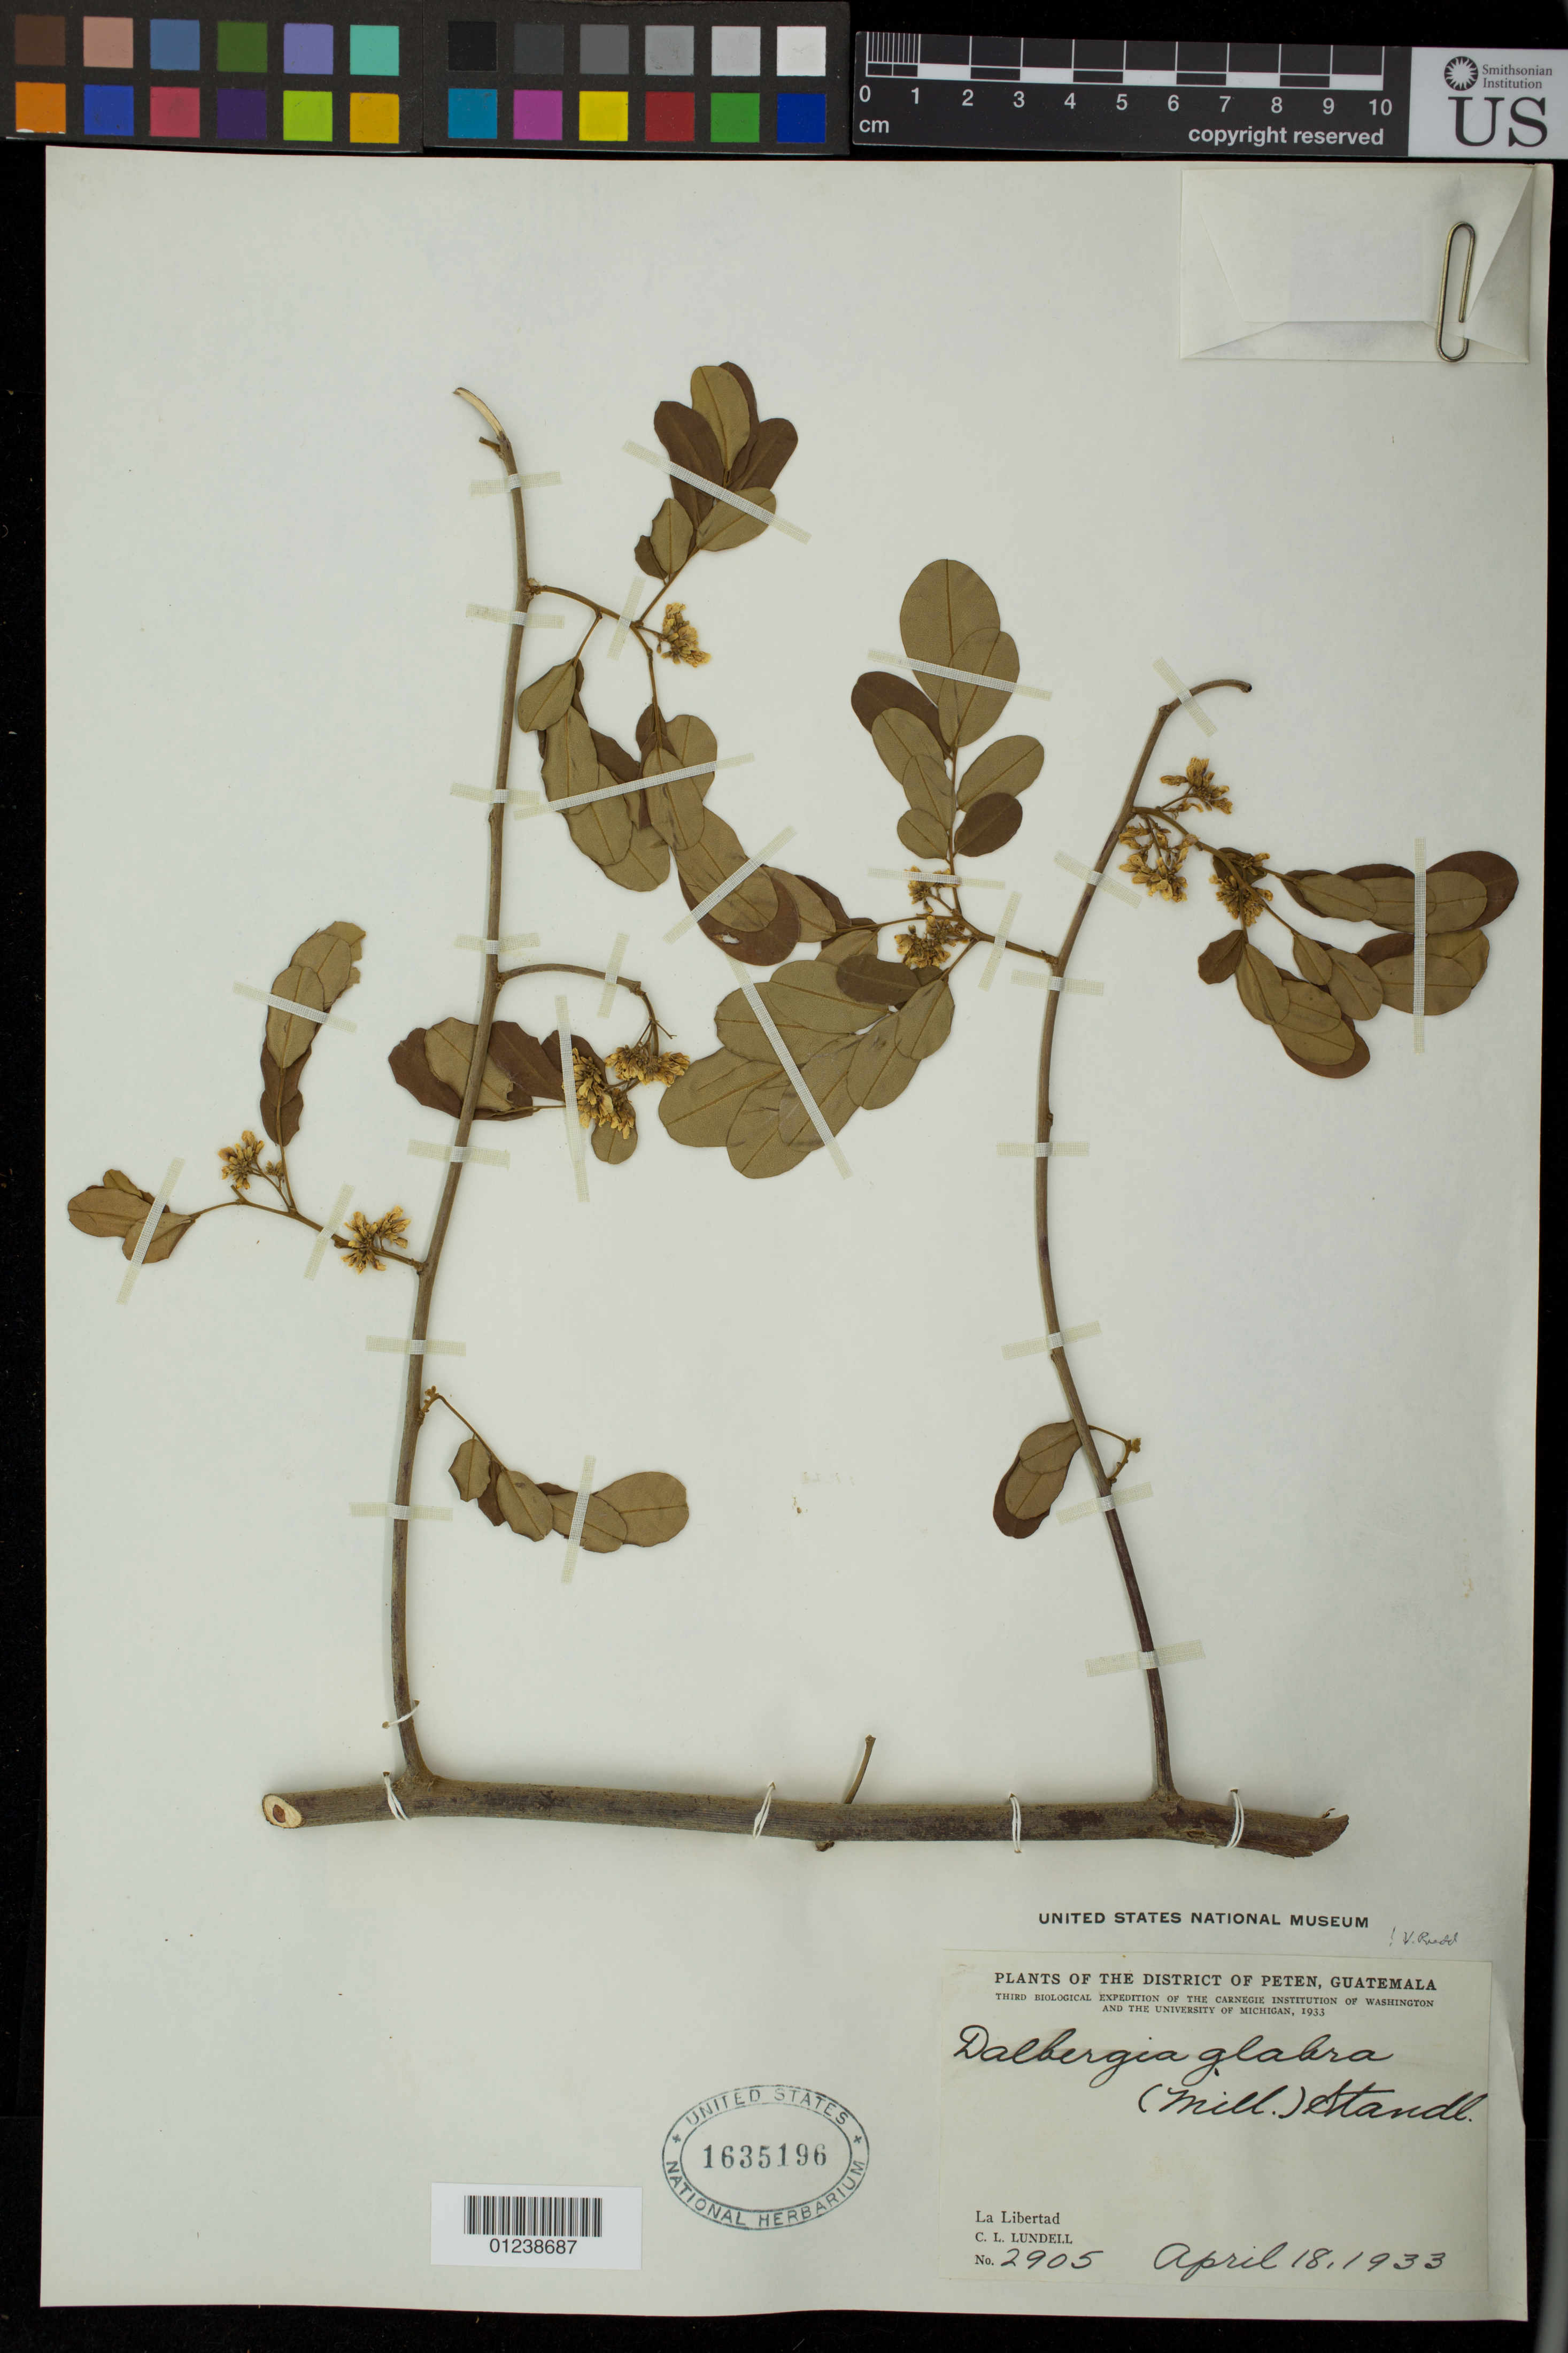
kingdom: Plantae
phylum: Tracheophyta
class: Magnoliopsida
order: Fabales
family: Fabaceae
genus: Dalbergia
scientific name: Dalbergia glabra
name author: (Mill.) Standl.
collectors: C. L. Lundell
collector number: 2905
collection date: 1933-04-18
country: Guatemala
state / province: El Petén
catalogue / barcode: US 1635196